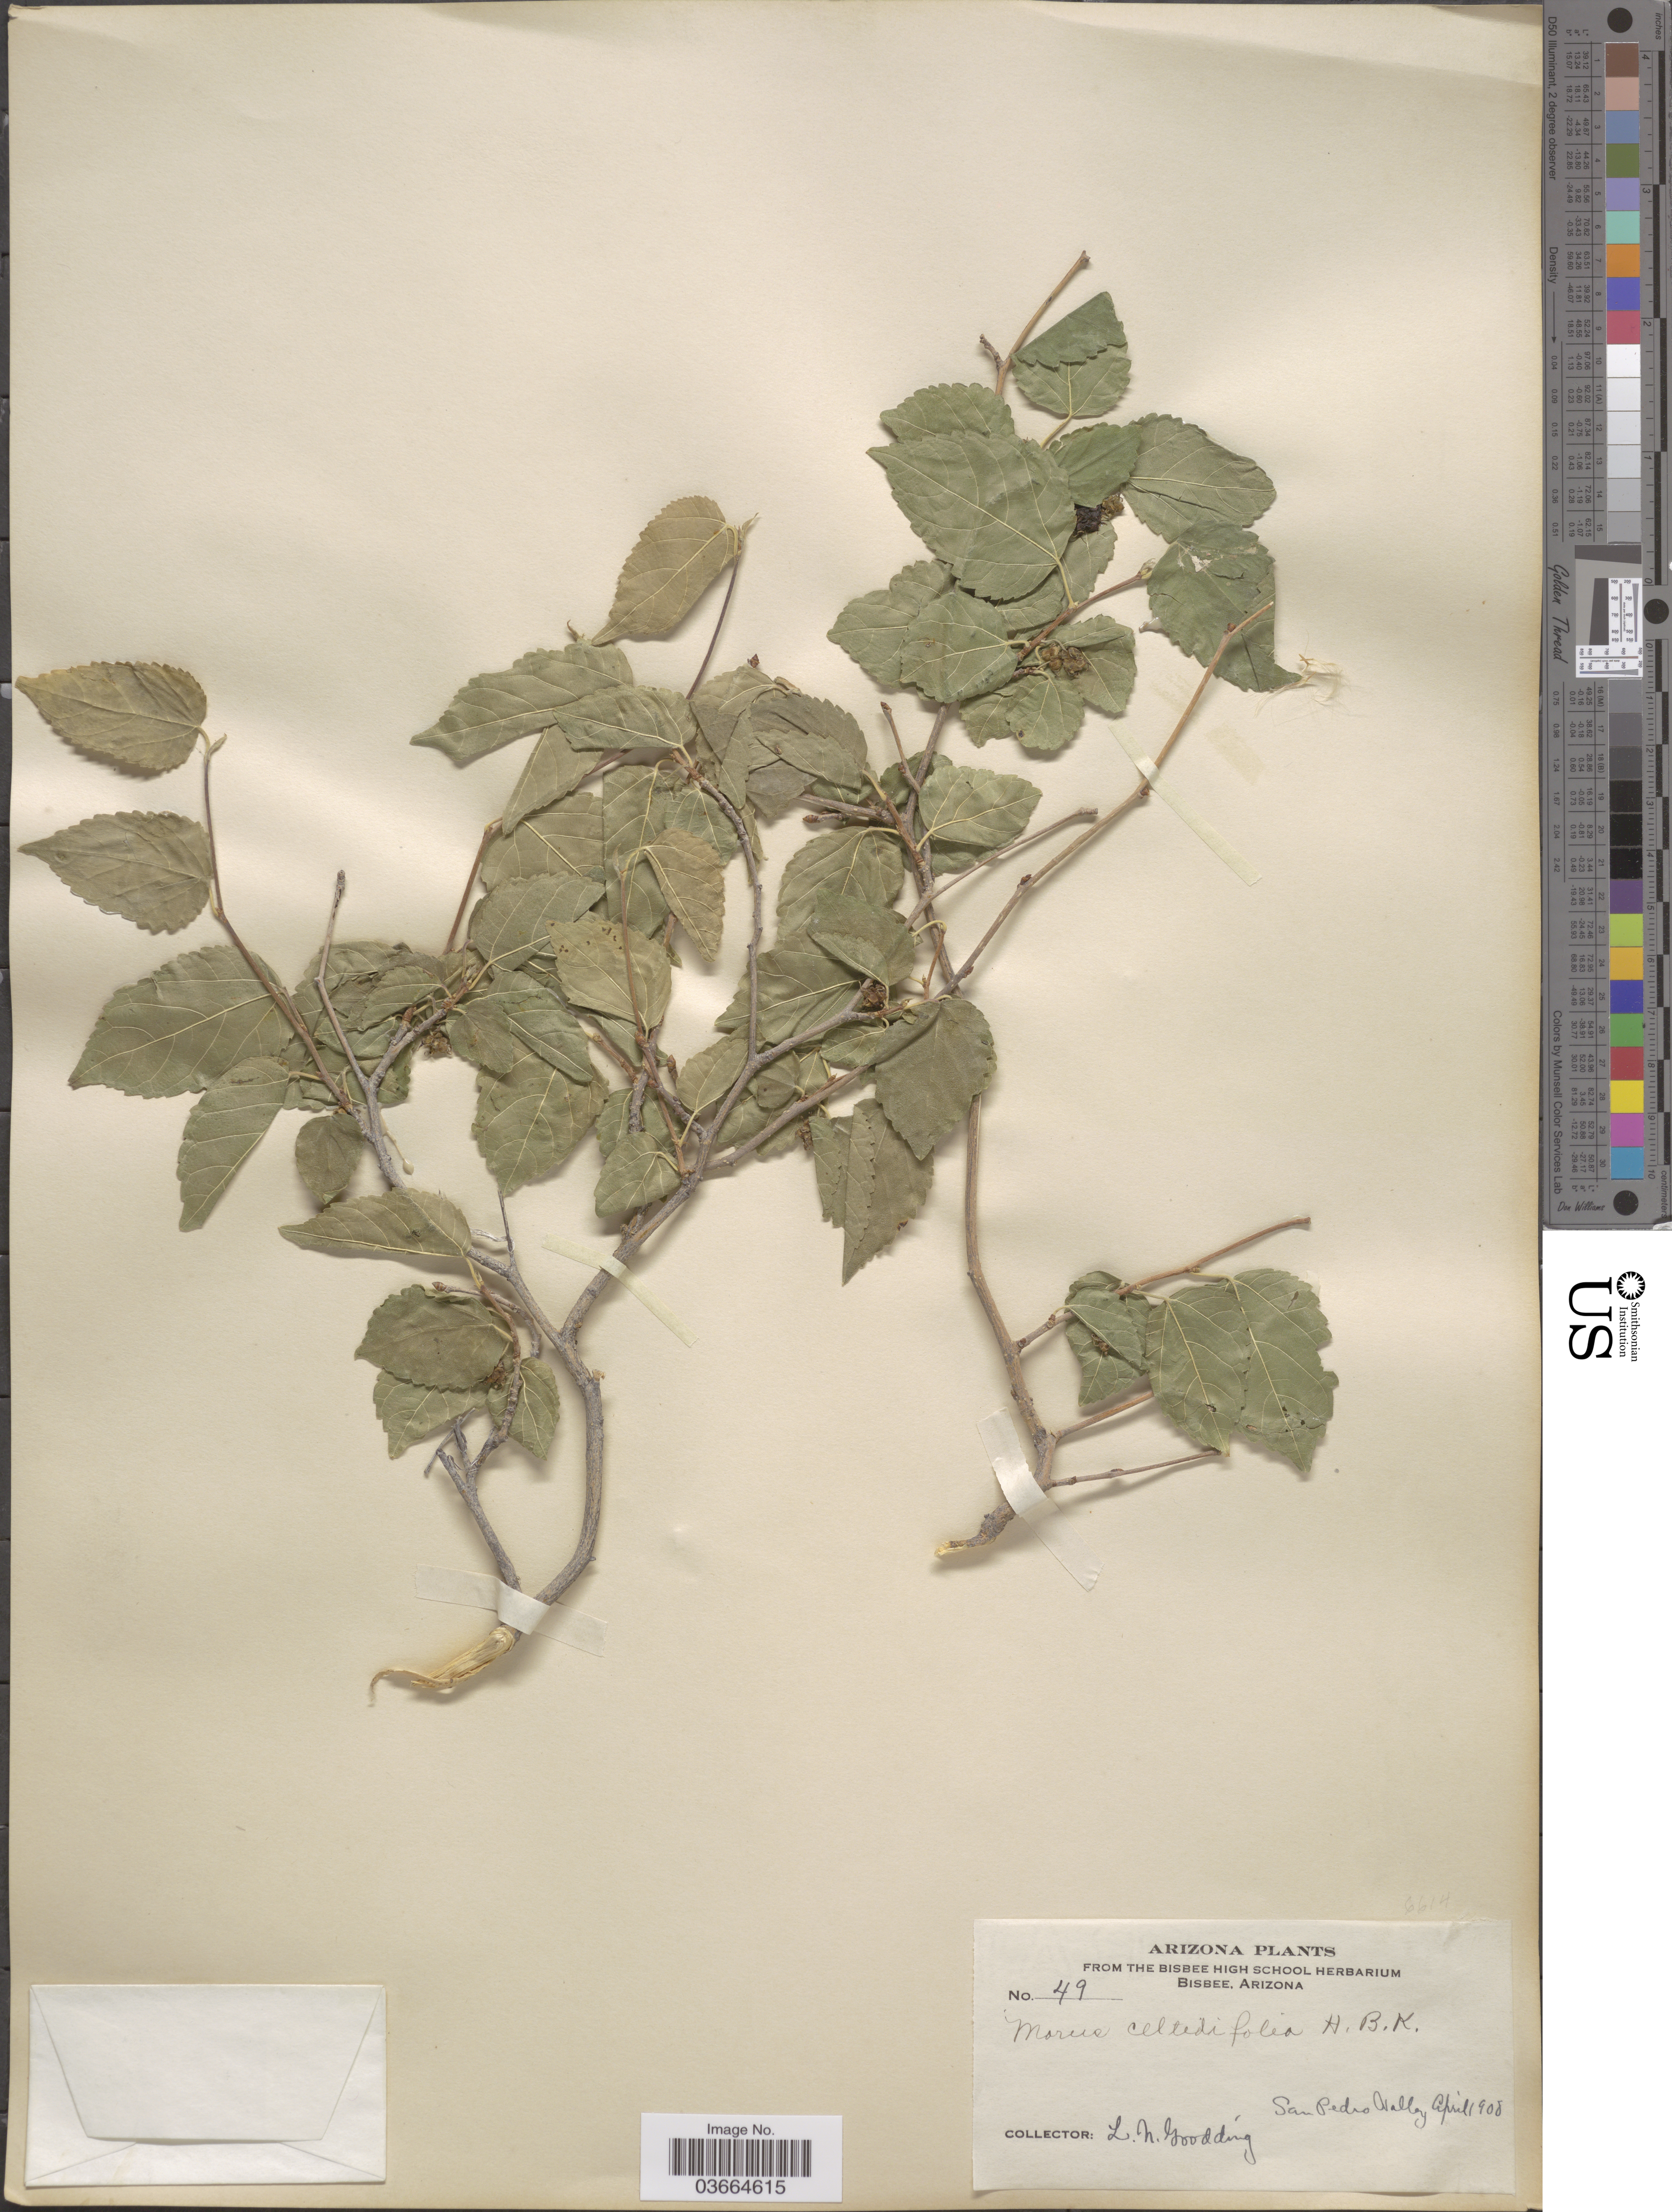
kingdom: Plantae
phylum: Tracheophyta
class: Magnoliopsida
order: Rosales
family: Moraceae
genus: Morus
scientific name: Morus microphylla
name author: Buckley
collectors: L. N. Goodding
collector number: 49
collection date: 1908-04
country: United States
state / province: Arizona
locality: San Pedro Valley.